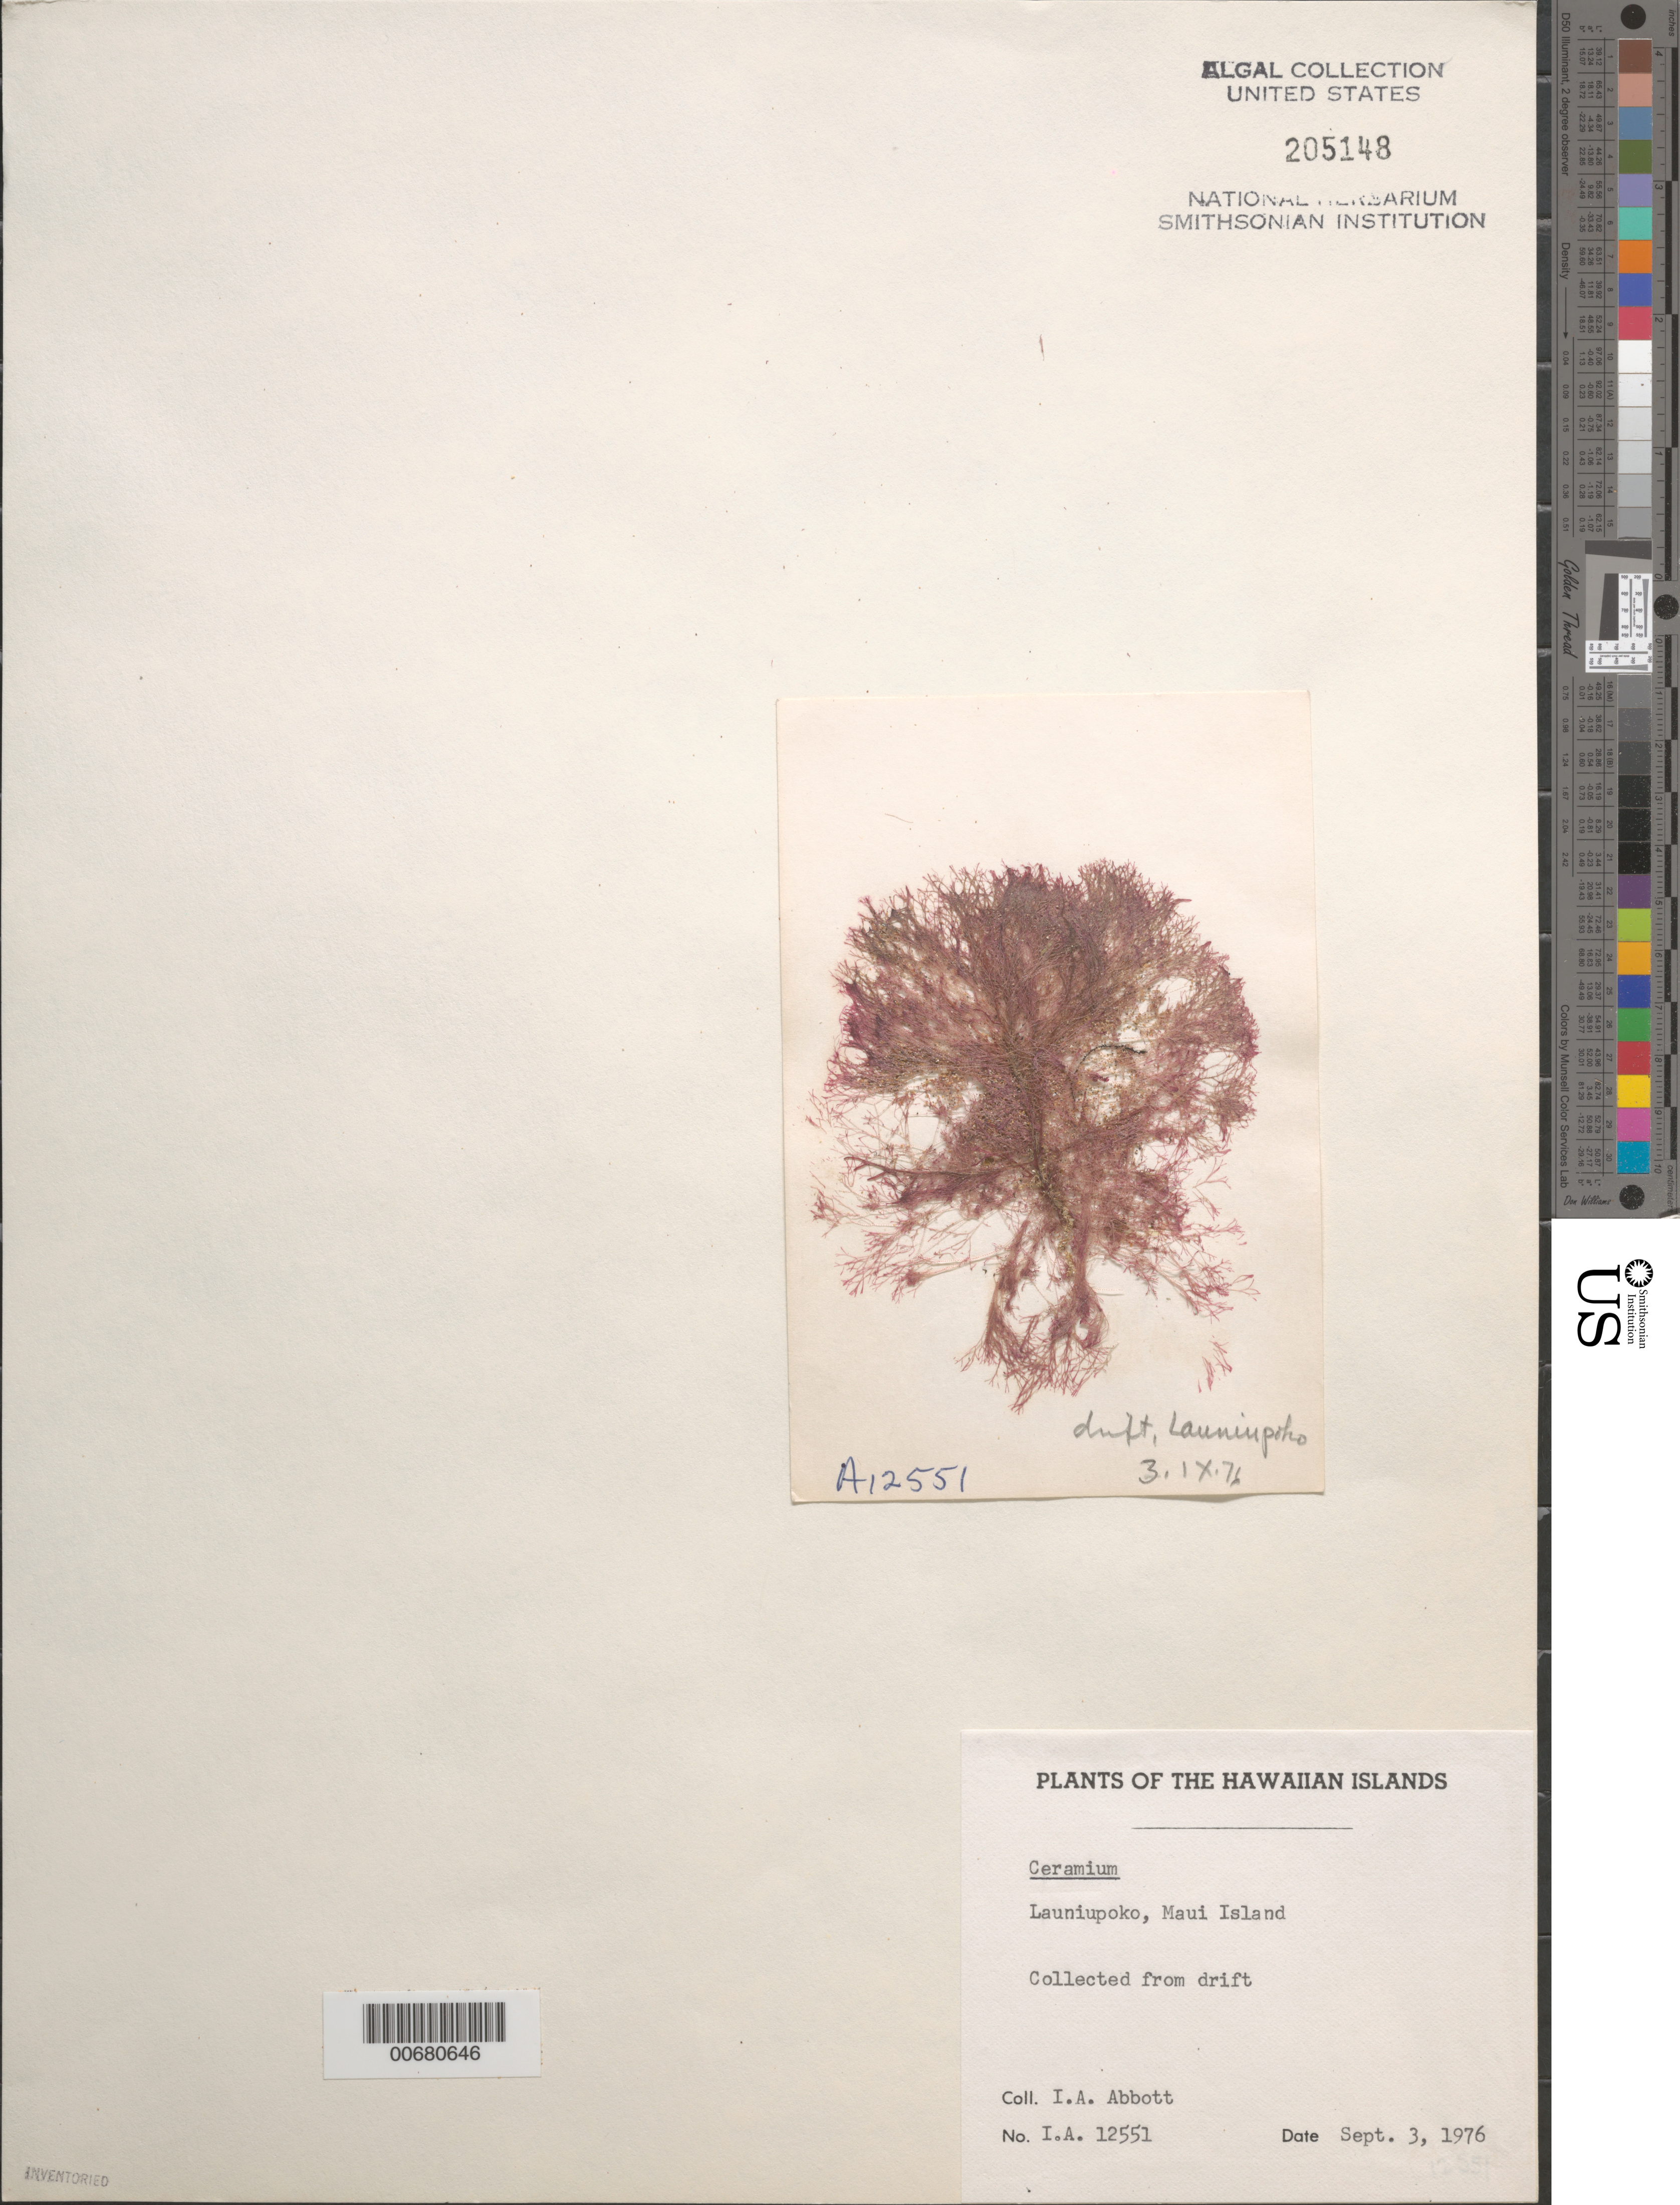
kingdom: Plantae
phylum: Rhodophyta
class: Florideophyceae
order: Ceramiales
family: Ceramiaceae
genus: Ceramium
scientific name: Ceramium sp.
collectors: I. A. Abbott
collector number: IAA 12551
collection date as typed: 03 Sep 1976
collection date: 1976-09-03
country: United States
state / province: Hawaii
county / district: Maui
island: Maui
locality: Launiupoko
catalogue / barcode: US 205148